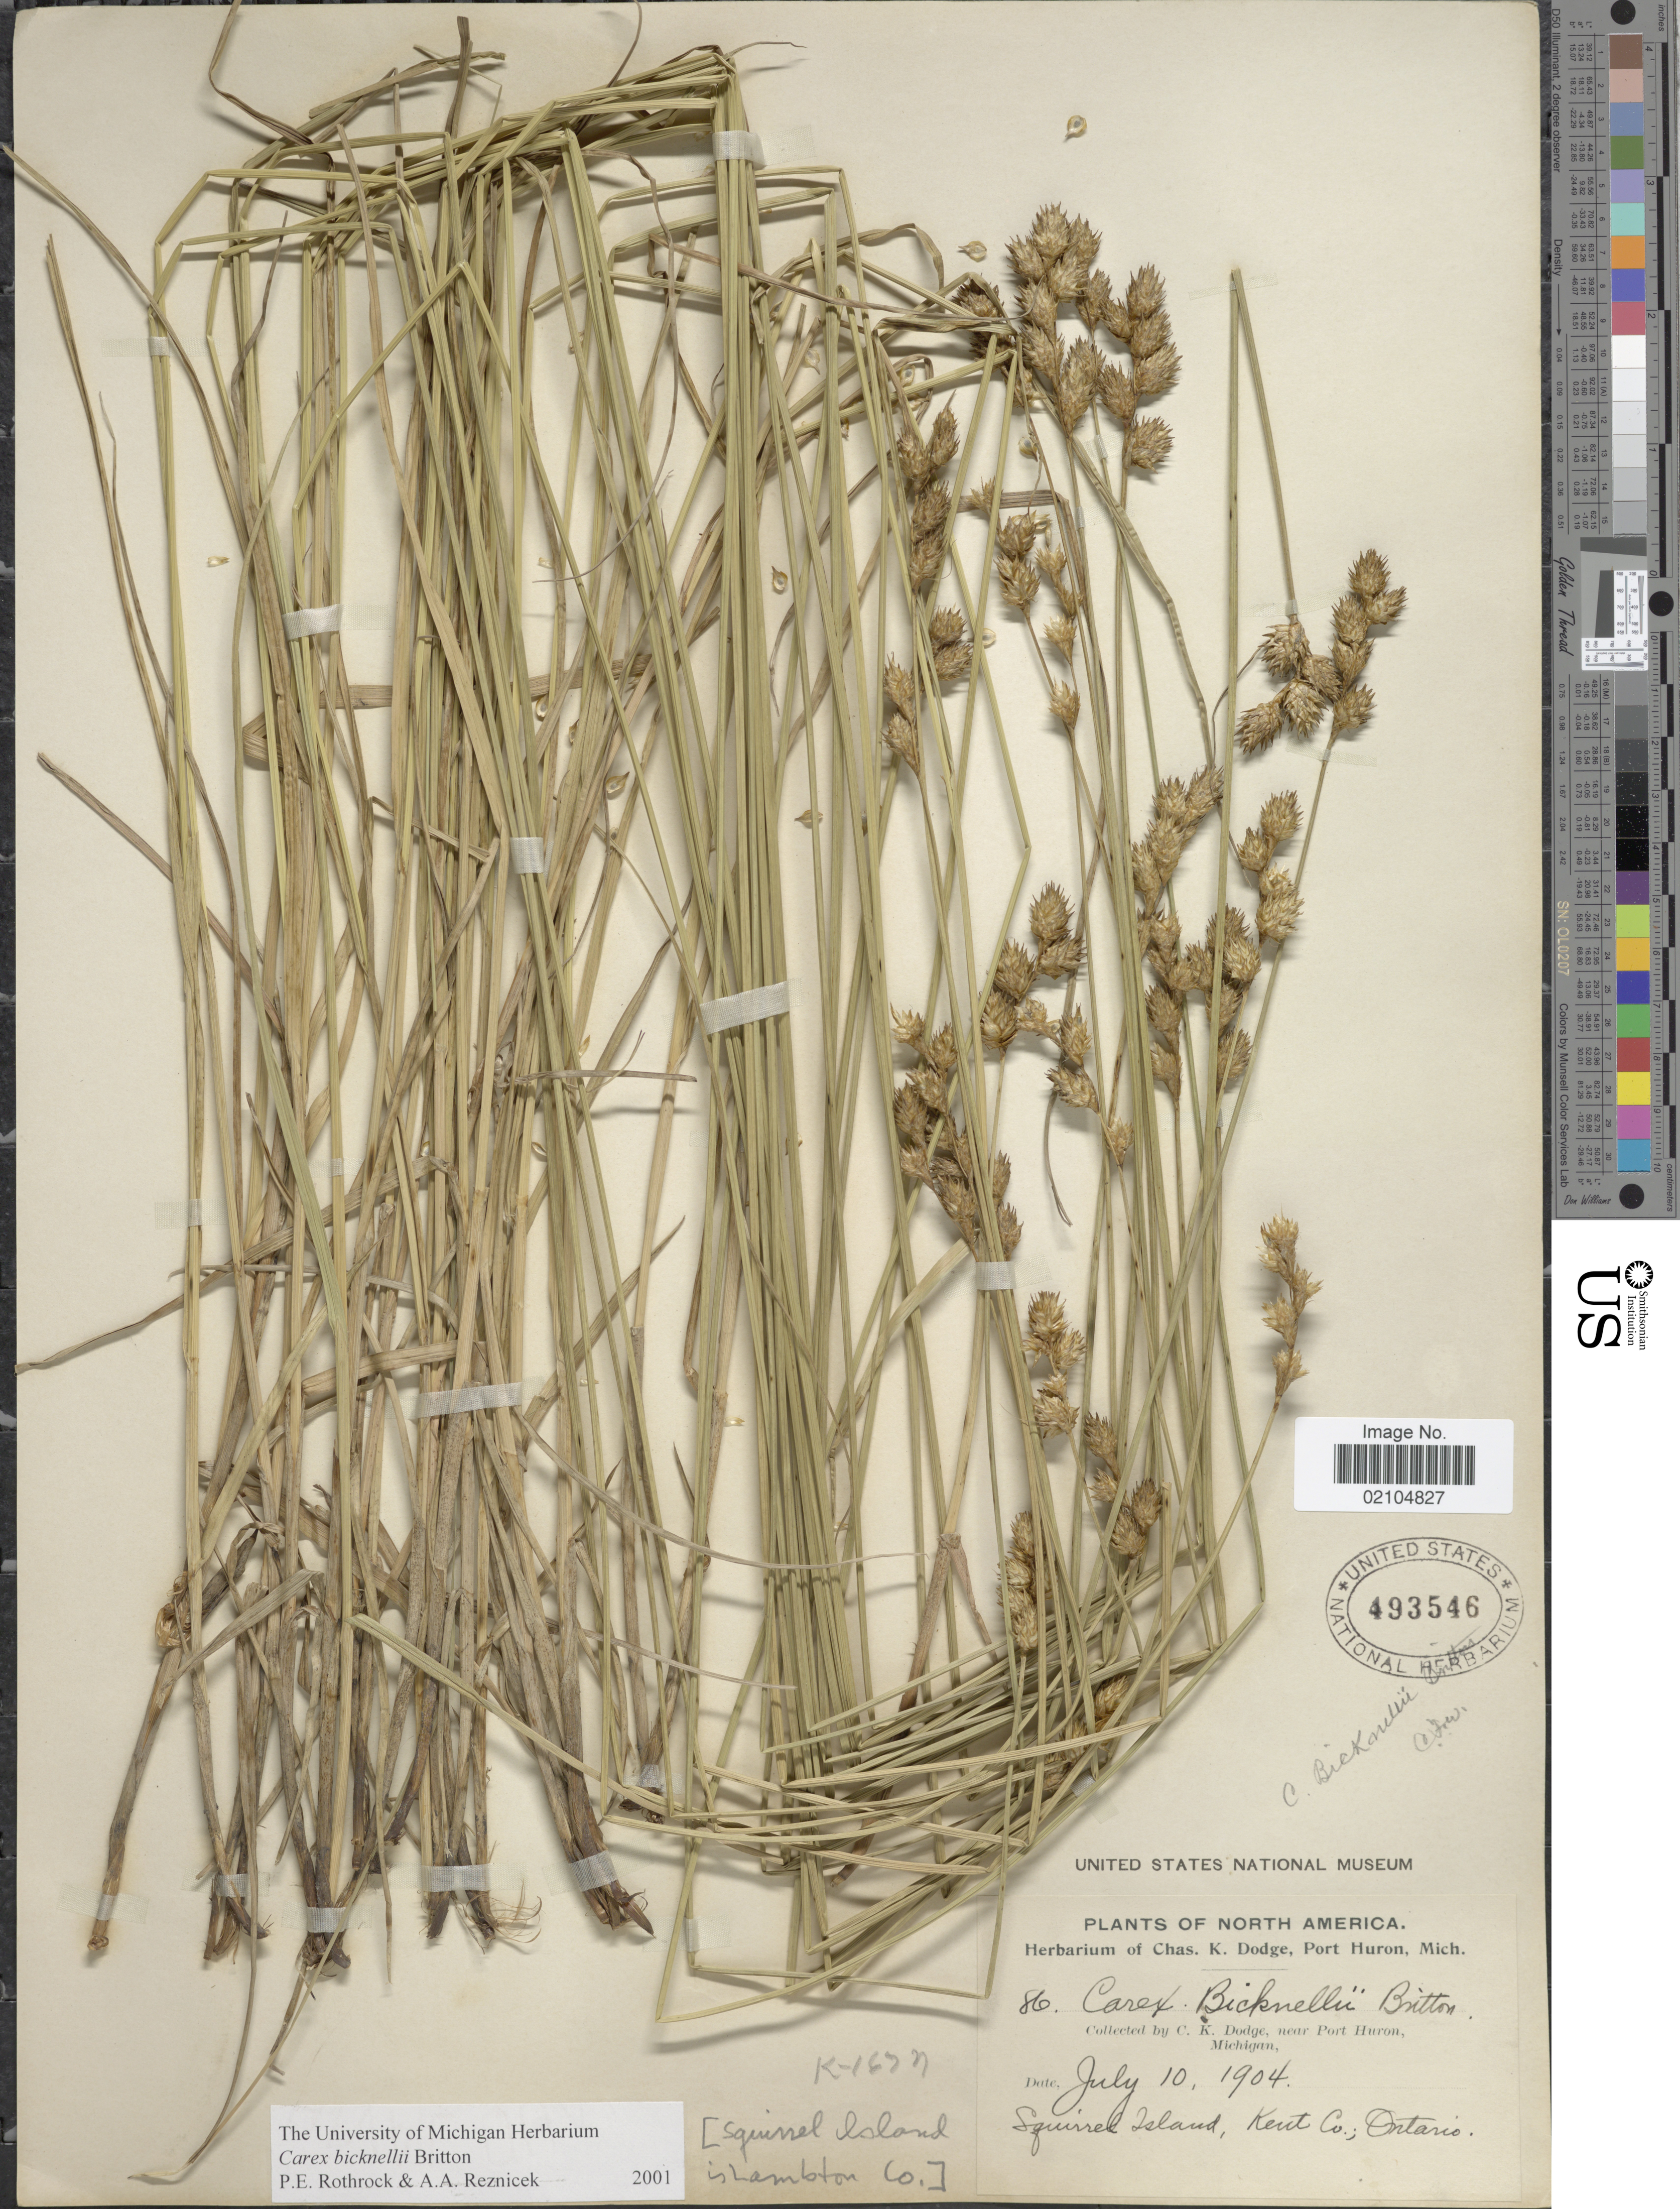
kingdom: Plantae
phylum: Tracheophyta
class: Liliopsida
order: Poales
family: Cyperaceae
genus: Carex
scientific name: Carex bicknellii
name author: Britton & A. Br.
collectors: C. Dodge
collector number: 86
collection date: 1904-07-10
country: Canada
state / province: Ontario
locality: Near Port Huron, Michigan [unsure placement], Squirrel Island, Kento Co.; Ontario [unsure placement].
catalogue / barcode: US 493546